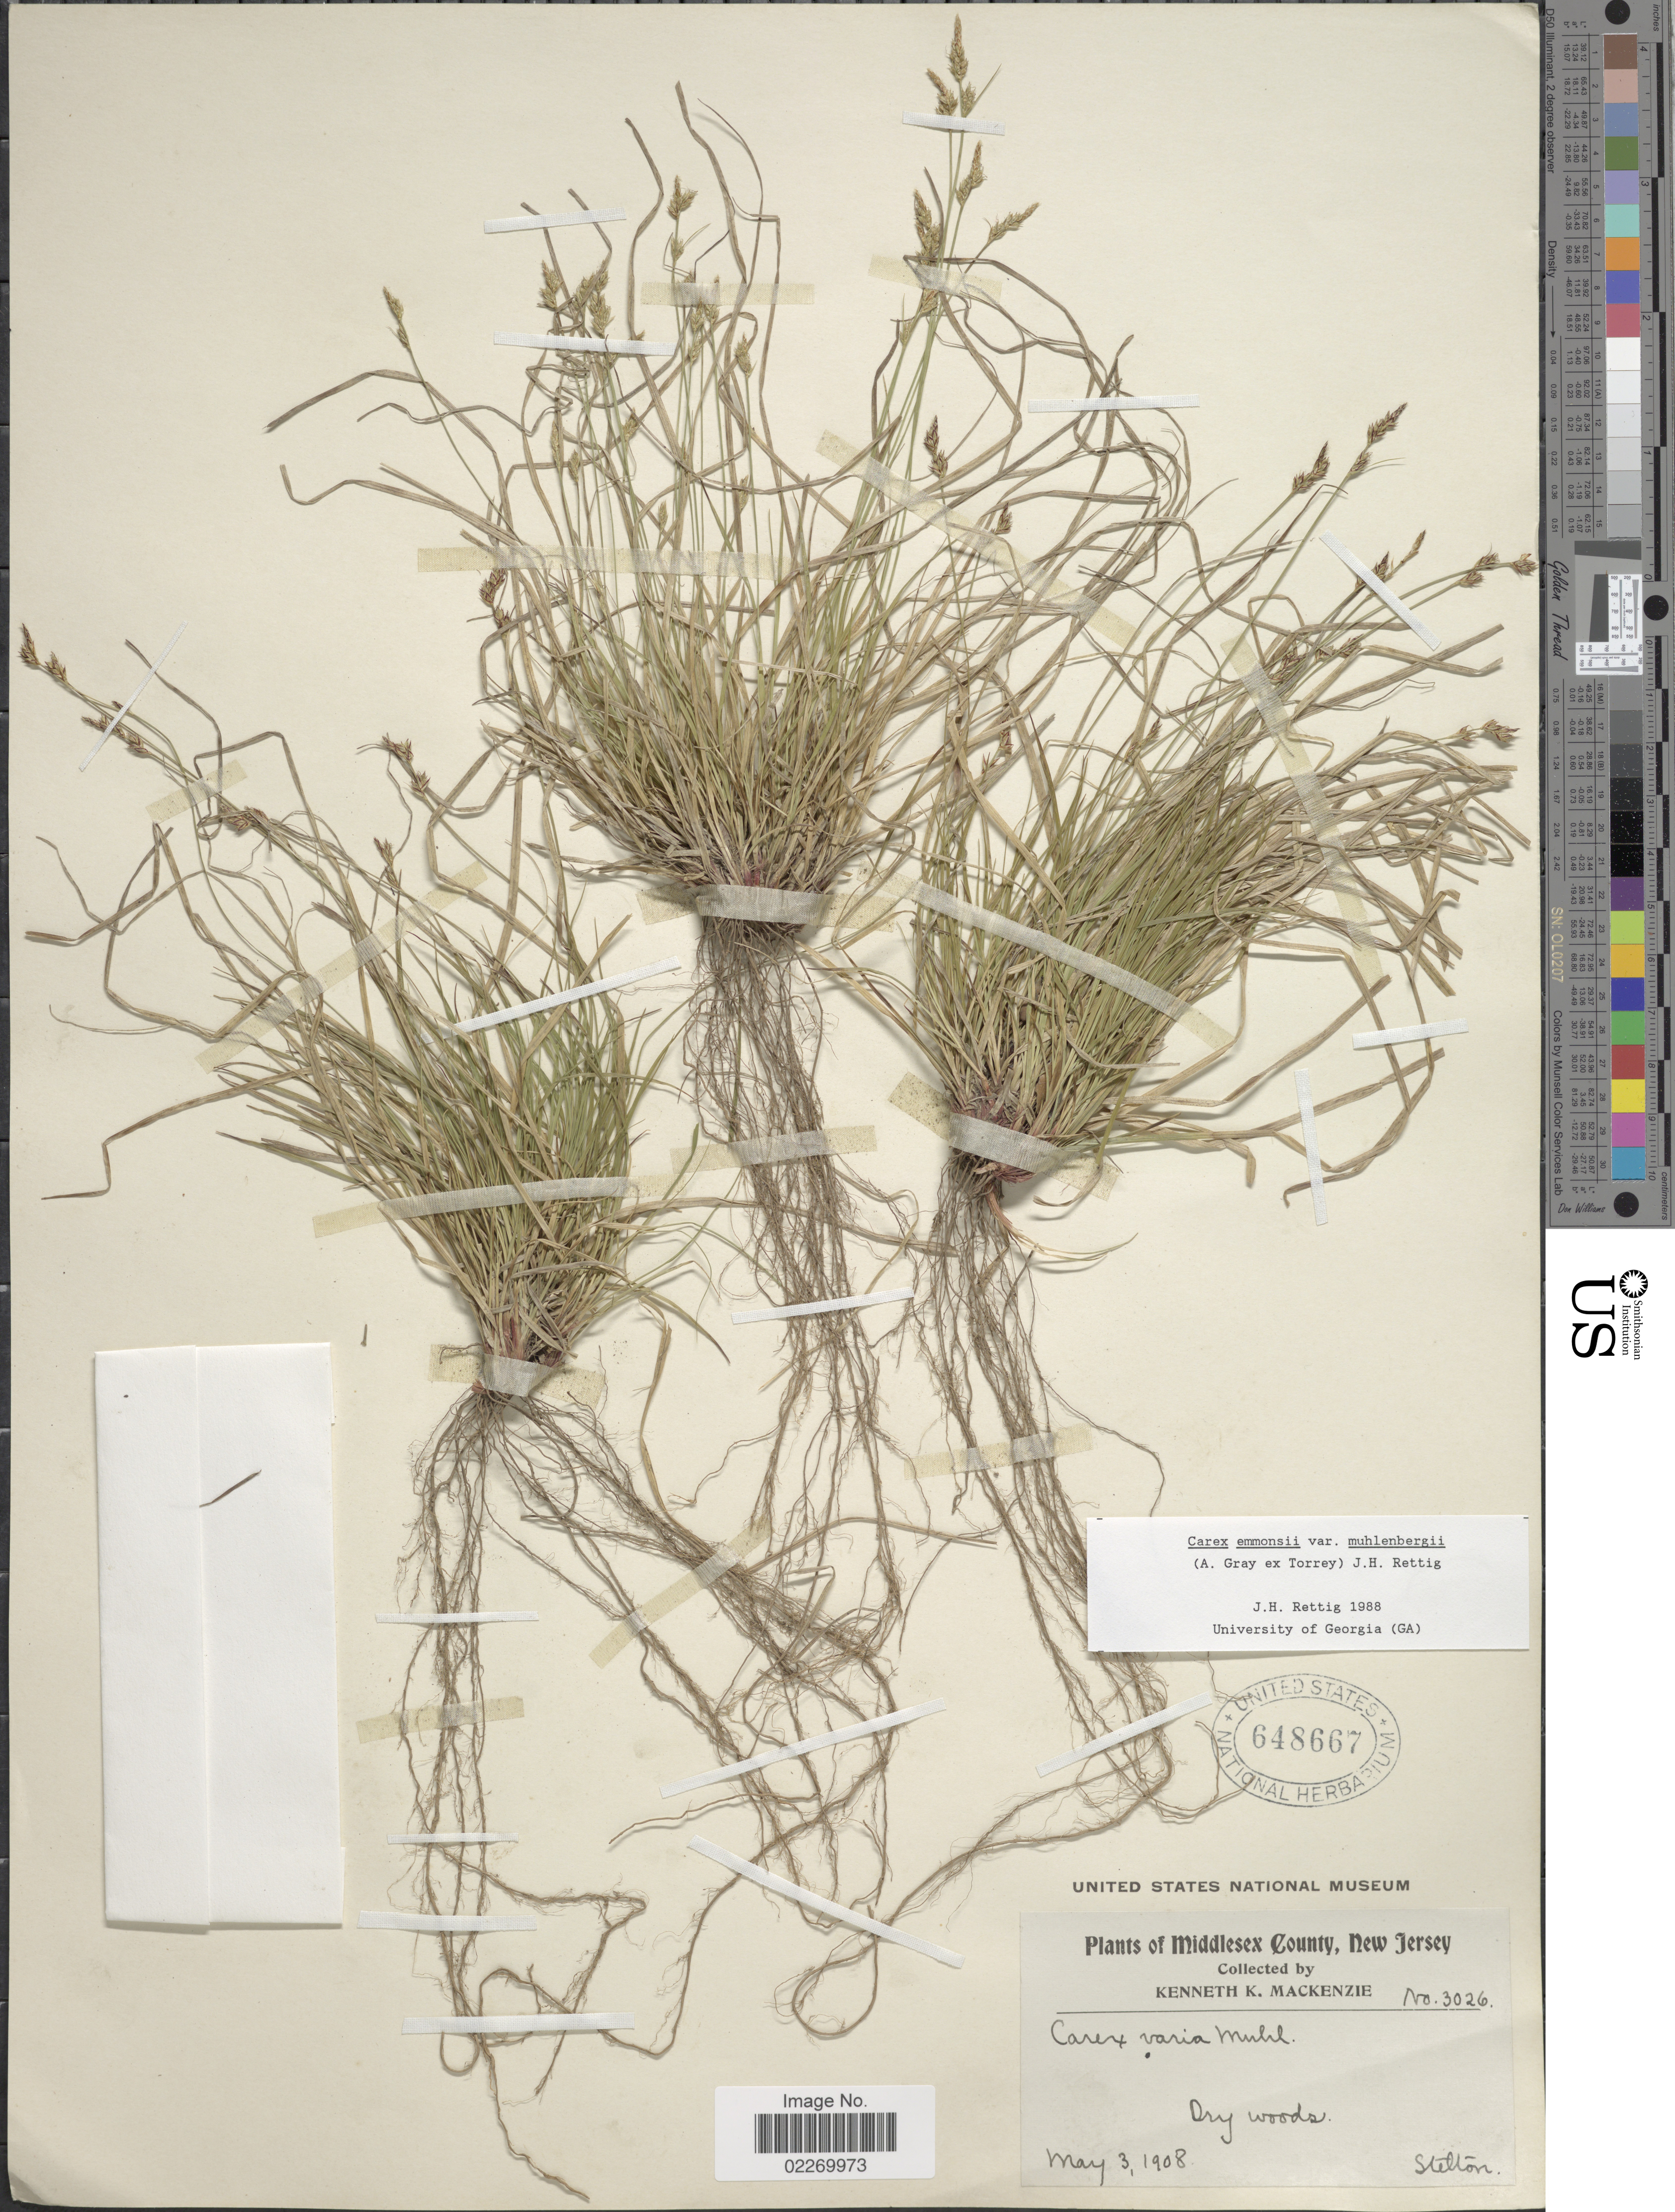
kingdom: Plantae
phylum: Tracheophyta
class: Liliopsida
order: Poales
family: Cyperaceae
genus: Carex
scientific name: Carex albicans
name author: Willd. ex Spreng.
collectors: K. K. Mackenzie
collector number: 3026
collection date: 1908-05-03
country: United States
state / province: New Jersey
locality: Middlesex County, Stelton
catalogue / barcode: US 648667